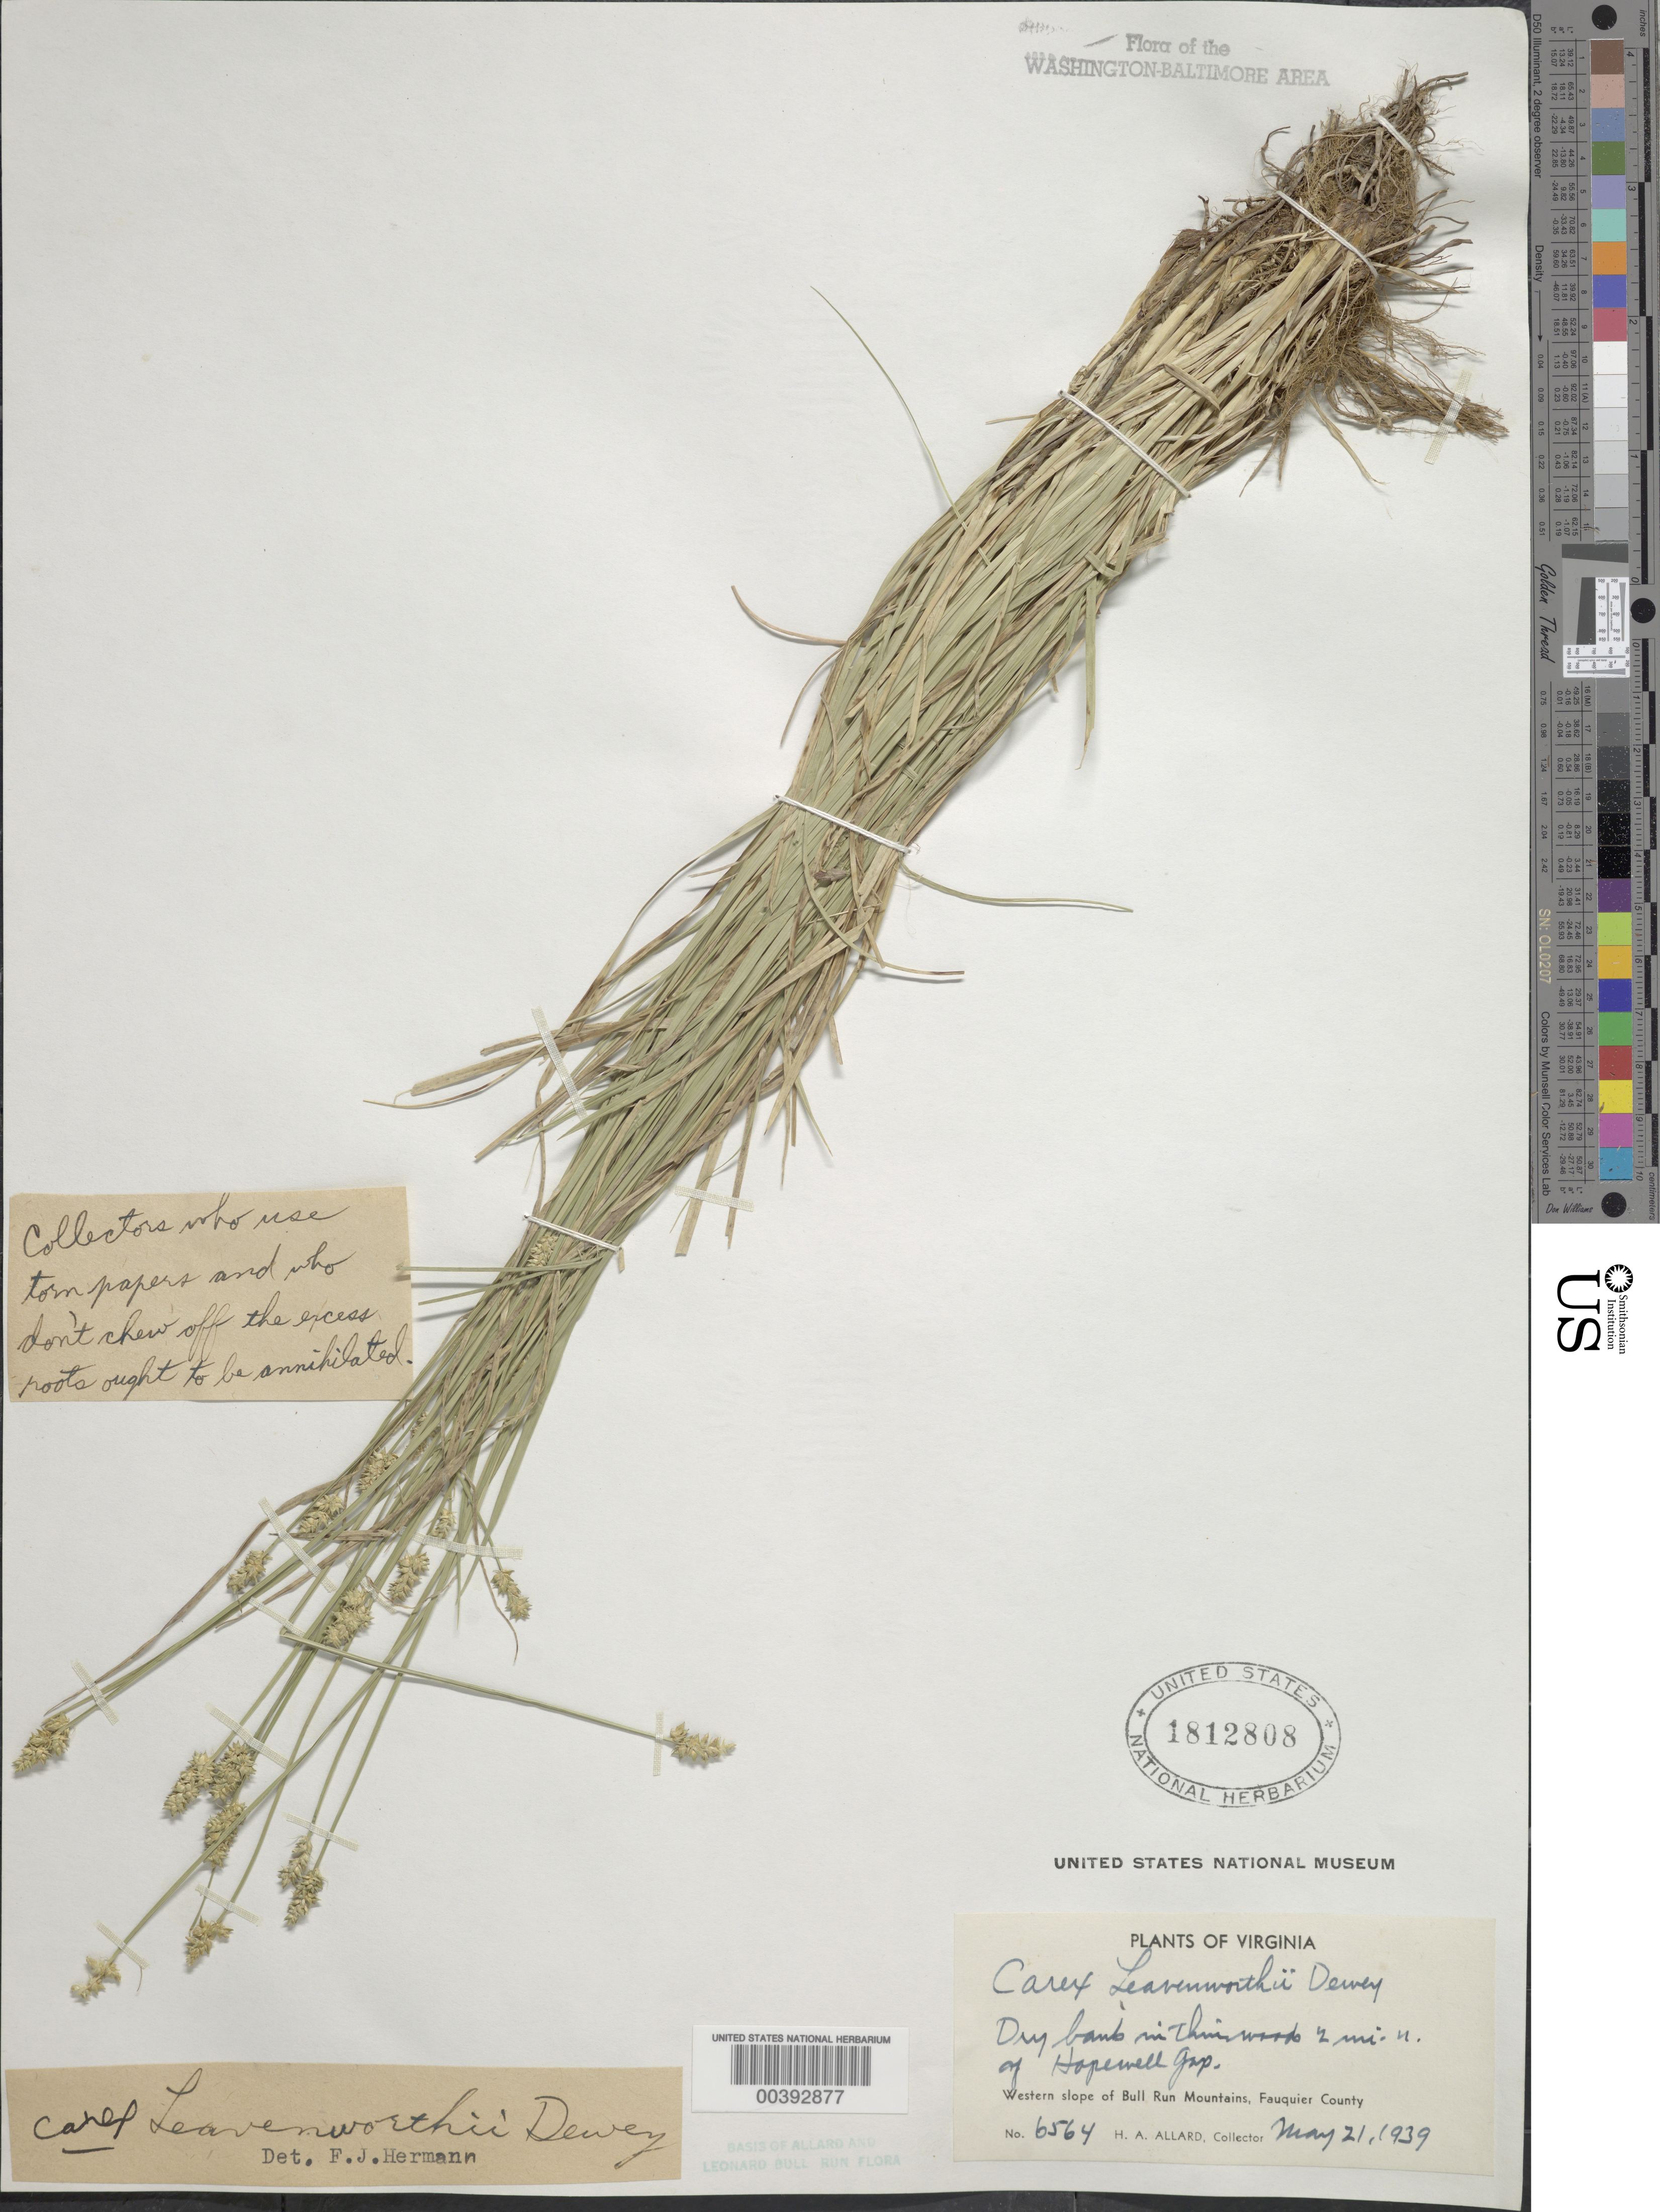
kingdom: Plantae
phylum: Tracheophyta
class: Liliopsida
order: Poales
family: Cyperaceae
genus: Carex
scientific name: Carex leavenworthii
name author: Dewey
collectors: H. A. Allard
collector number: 6564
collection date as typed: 21 May 1939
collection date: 1939-05-21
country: United States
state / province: Virginia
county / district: Fauquier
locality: N of Hopewell Gap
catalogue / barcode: US 1812808